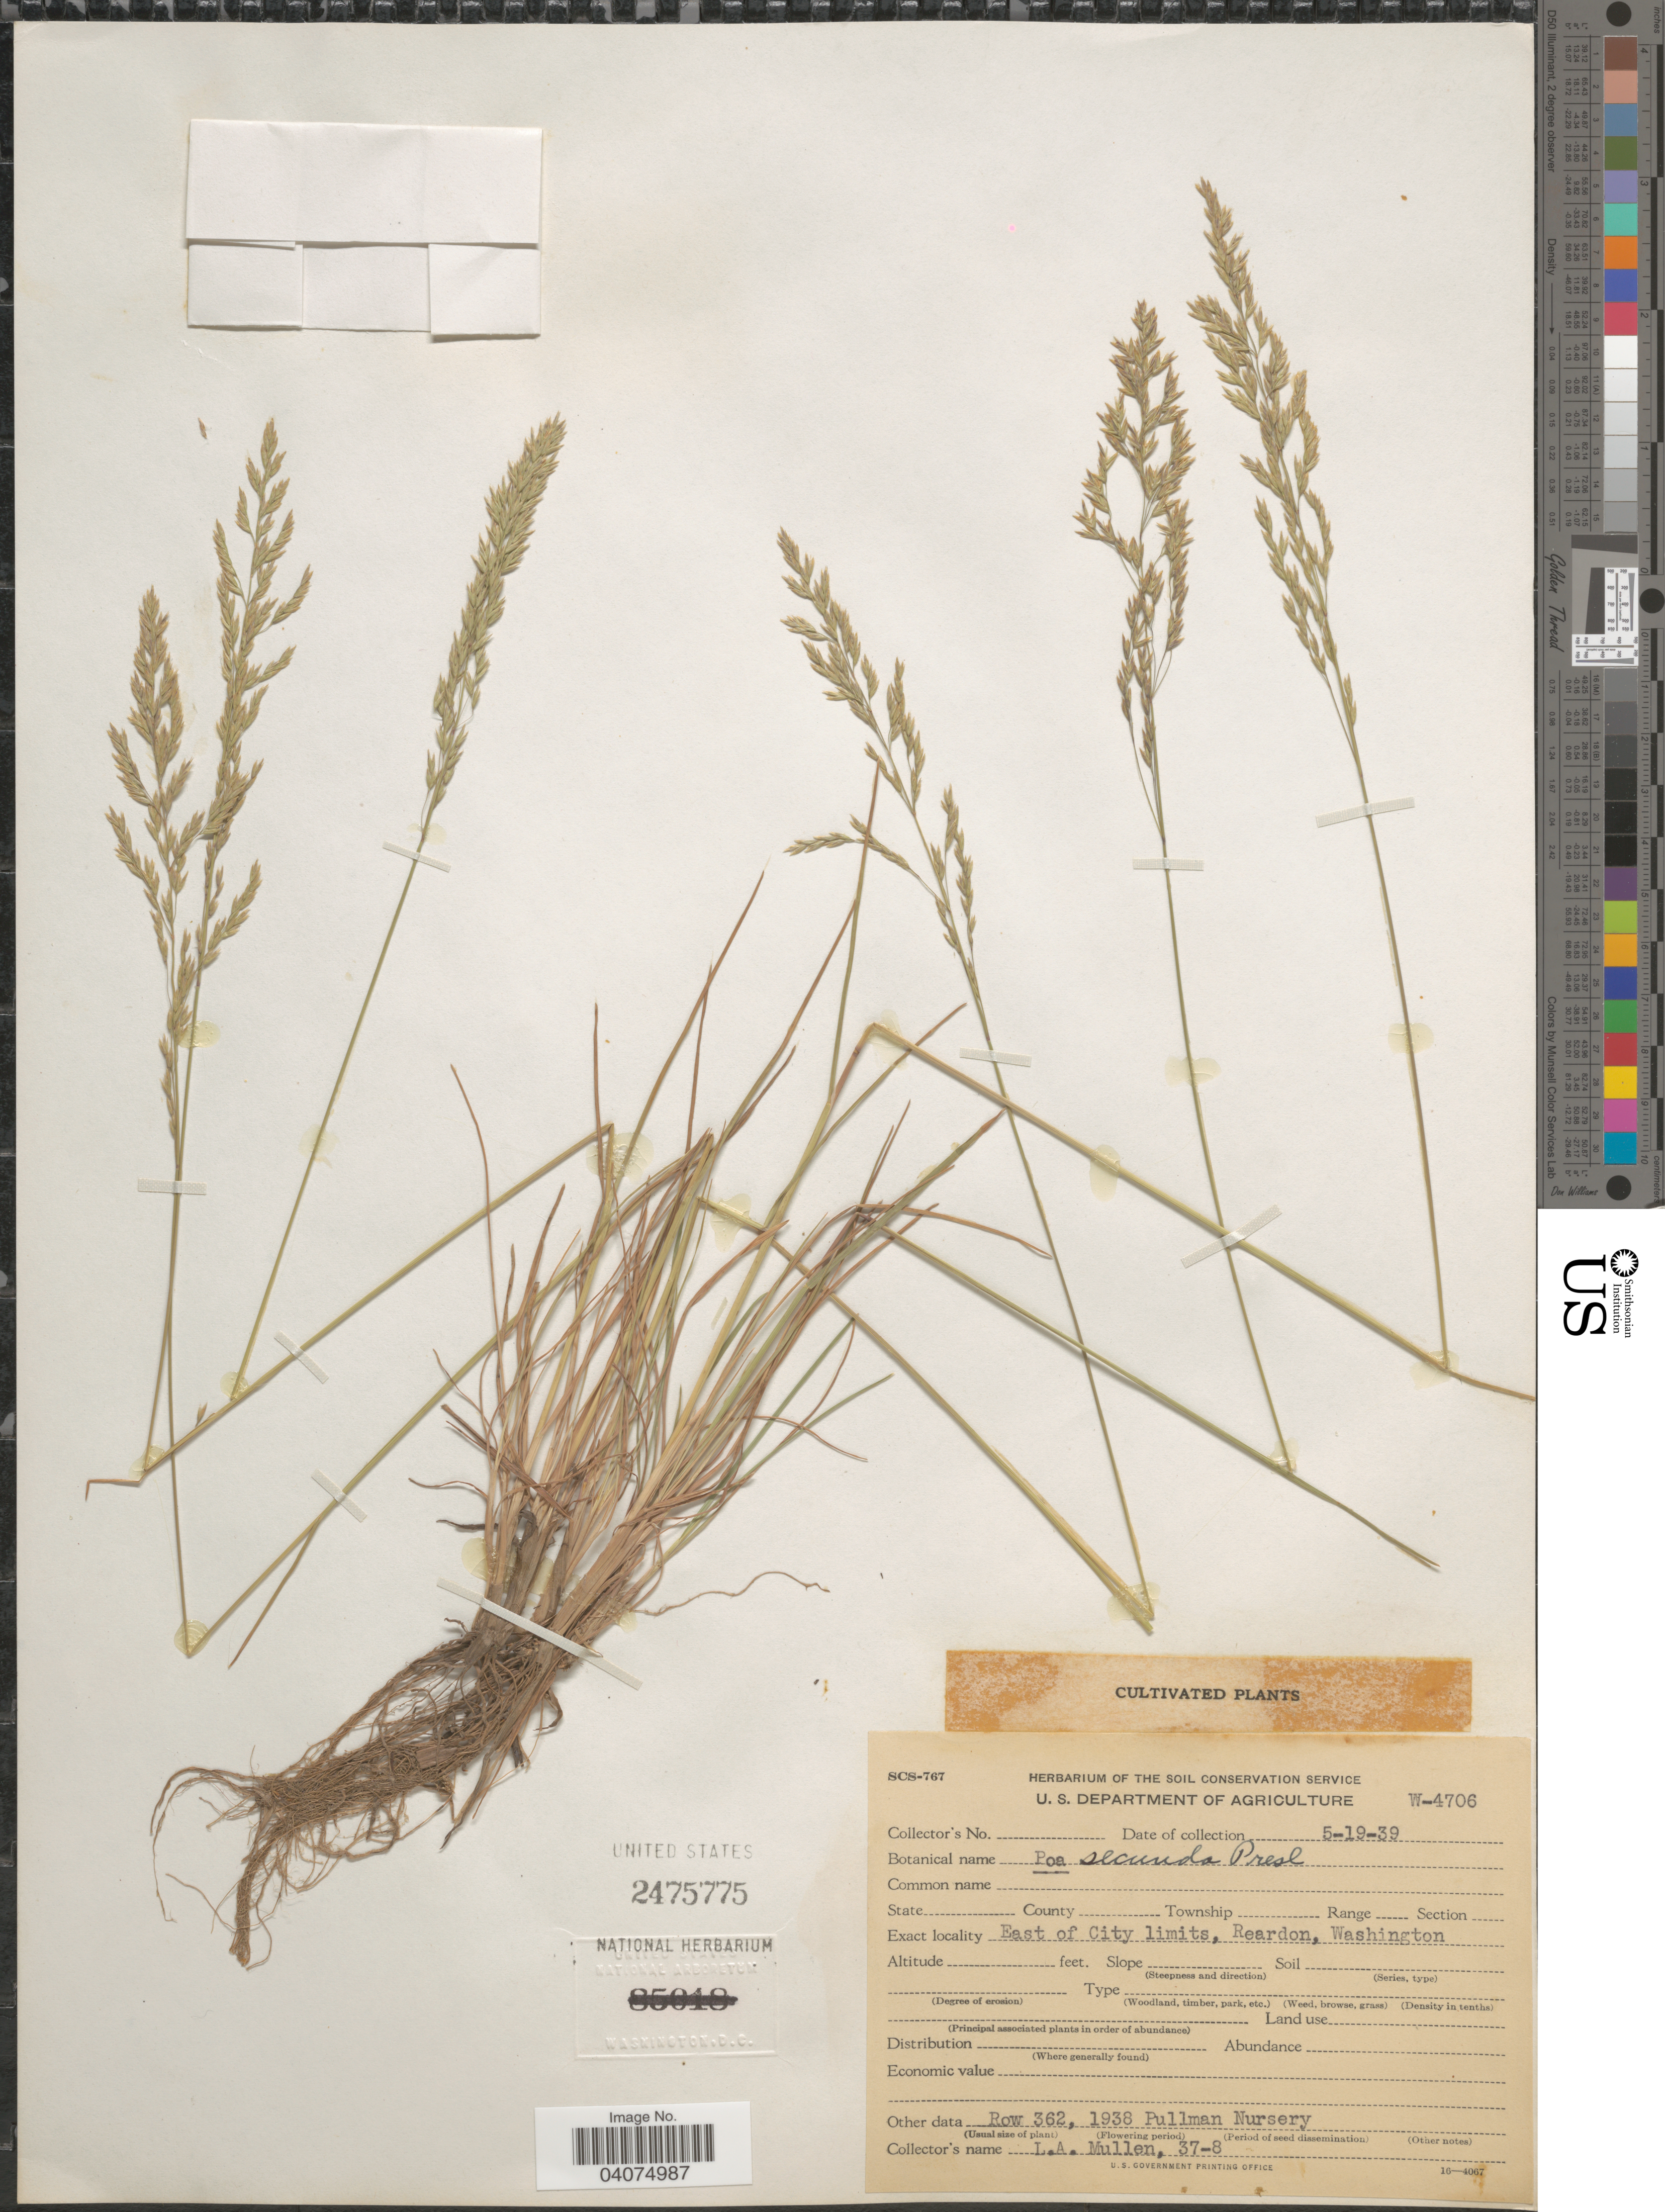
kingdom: Plantae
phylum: Tracheophyta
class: Liliopsida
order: Poales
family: Poaceae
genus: Poa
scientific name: Poa secunda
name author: J. Presl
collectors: L. Mullen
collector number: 37-8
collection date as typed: Transcribed d/m/y: 19/5/39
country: United States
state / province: Washington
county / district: Whitman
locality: Row 362, 1938 Pullman Nursery.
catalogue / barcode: US 2475775